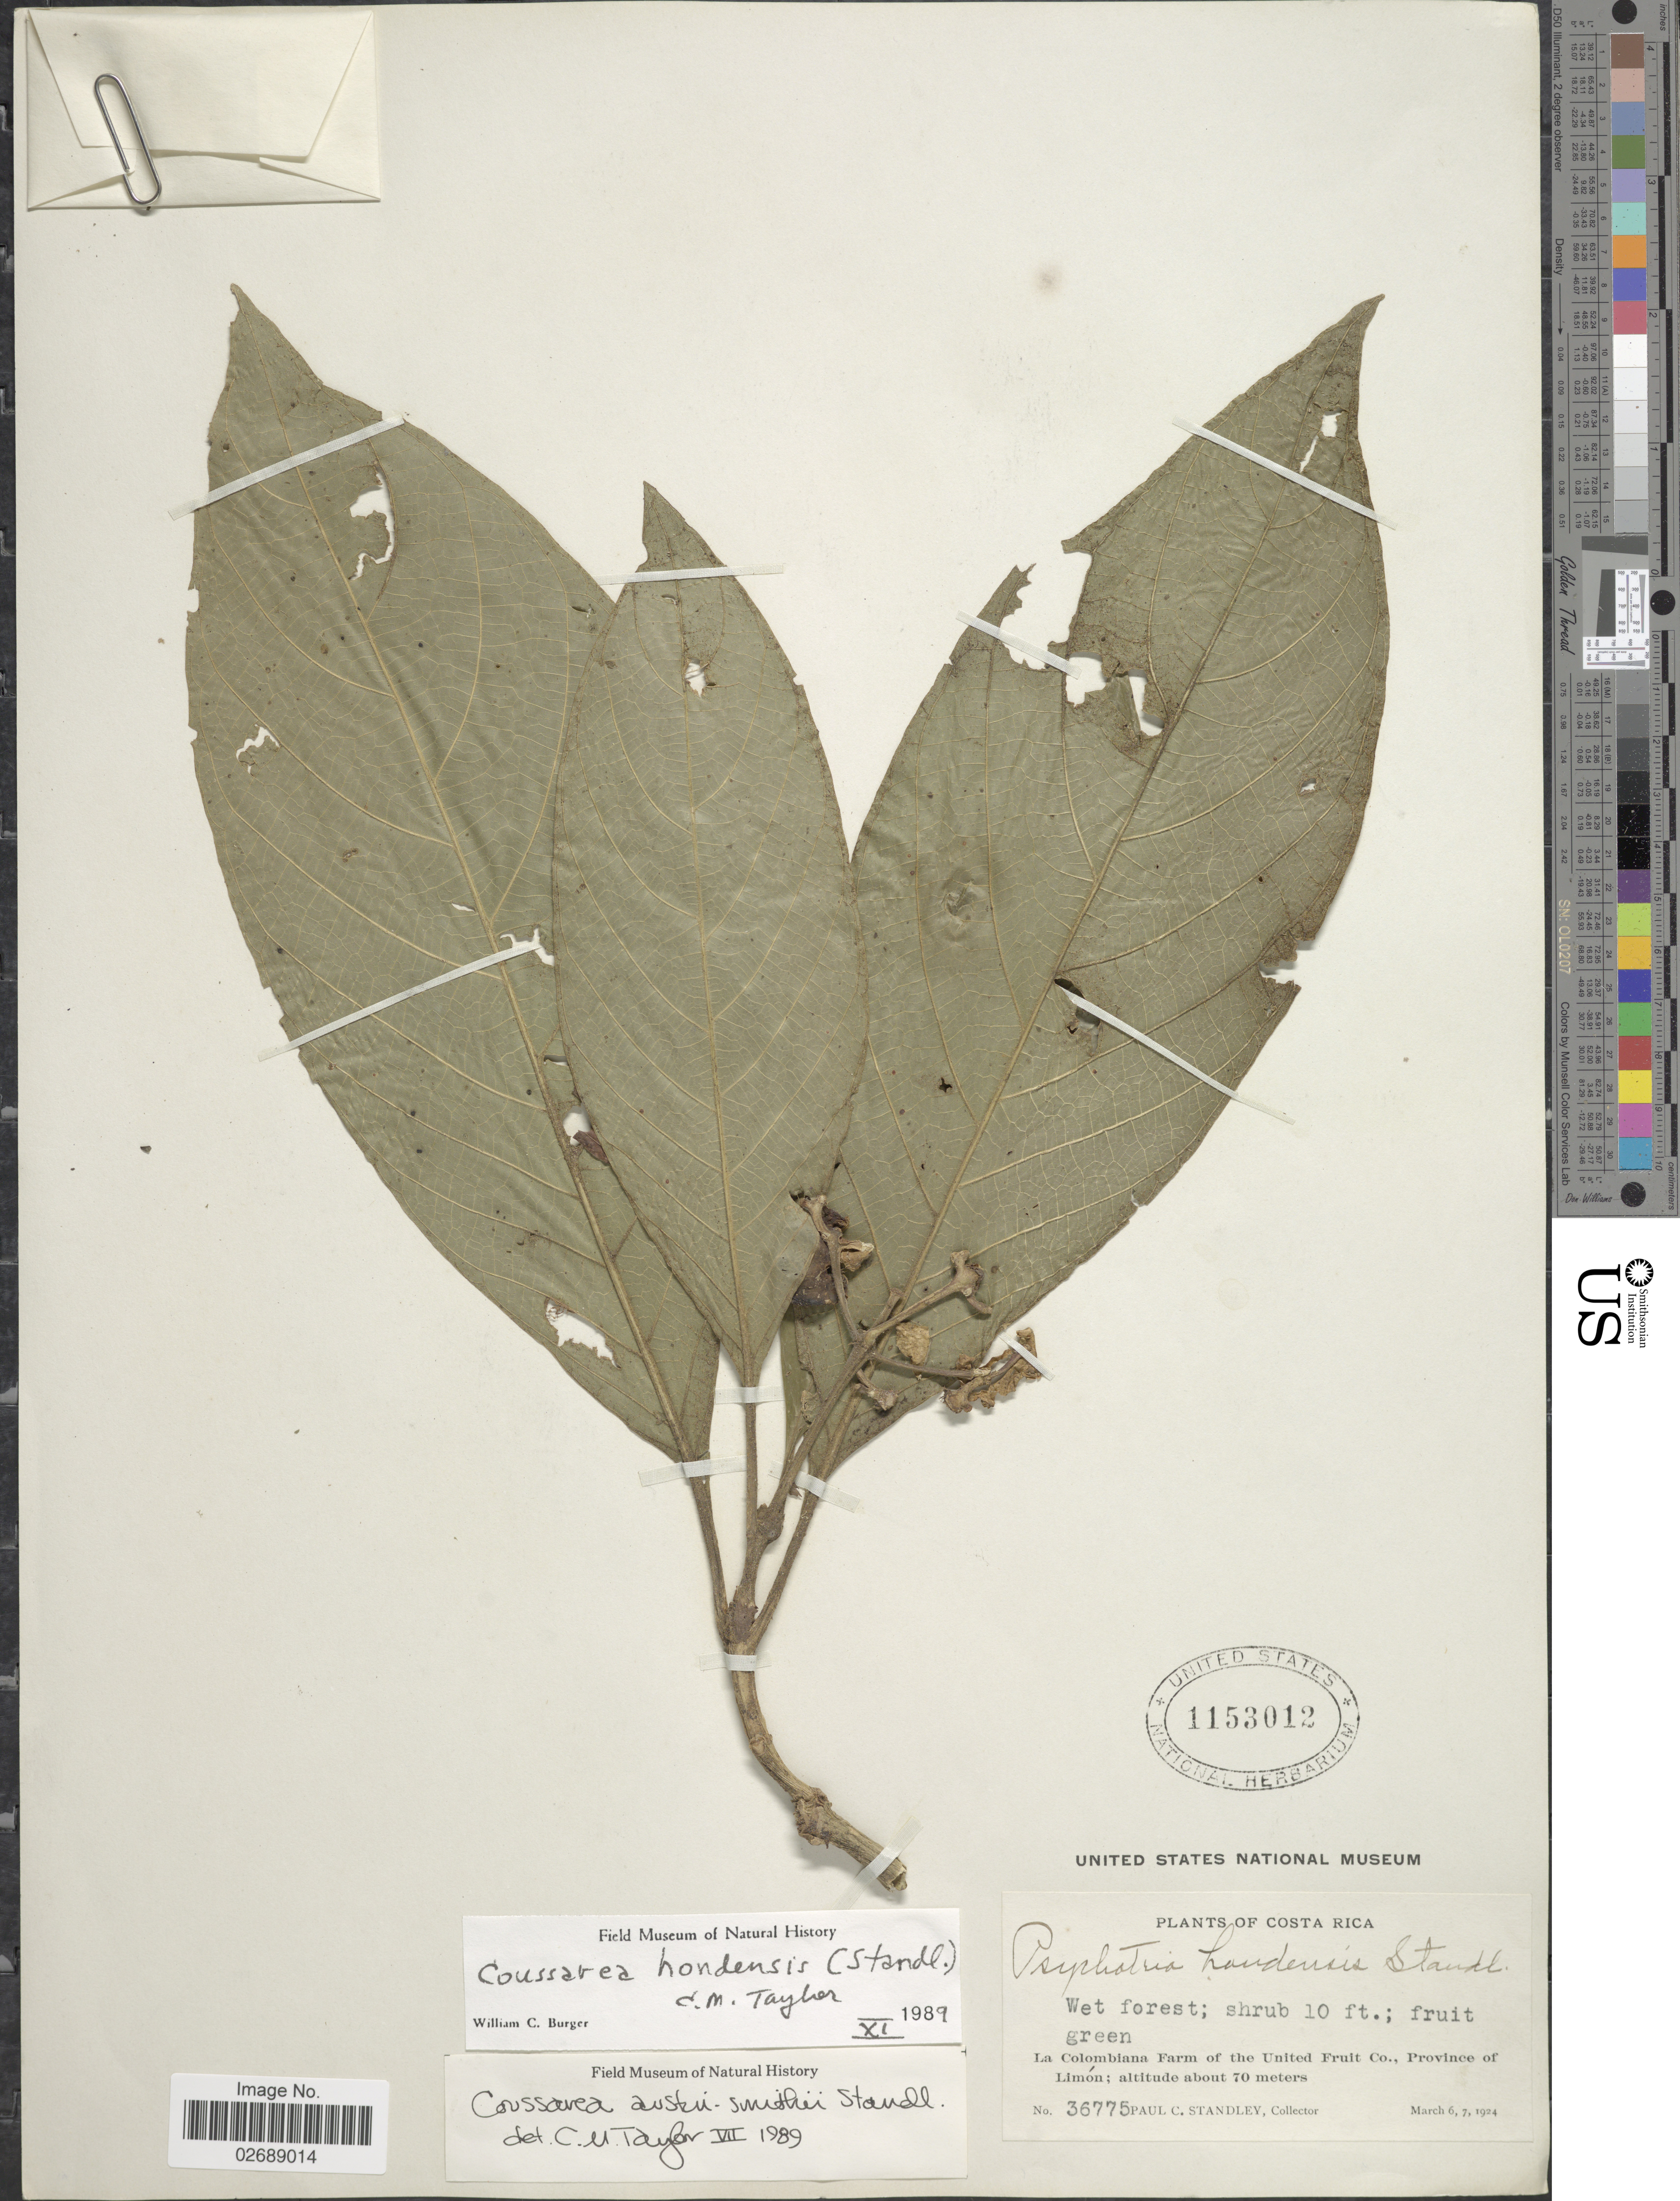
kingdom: Plantae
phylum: Tracheophyta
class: Magnoliopsida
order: Gentianales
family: Rubiaceae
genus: Coussarea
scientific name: Coussarea hondensis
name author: (Müll. Arg.) C.M. Taylor & W.C. Burger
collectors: P. C. Standley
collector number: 36775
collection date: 1924-03-06/1924-03-07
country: Costa Rica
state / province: Limón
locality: La Colombiana Farm on the United Fruit Co.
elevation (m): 70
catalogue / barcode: US 1153012